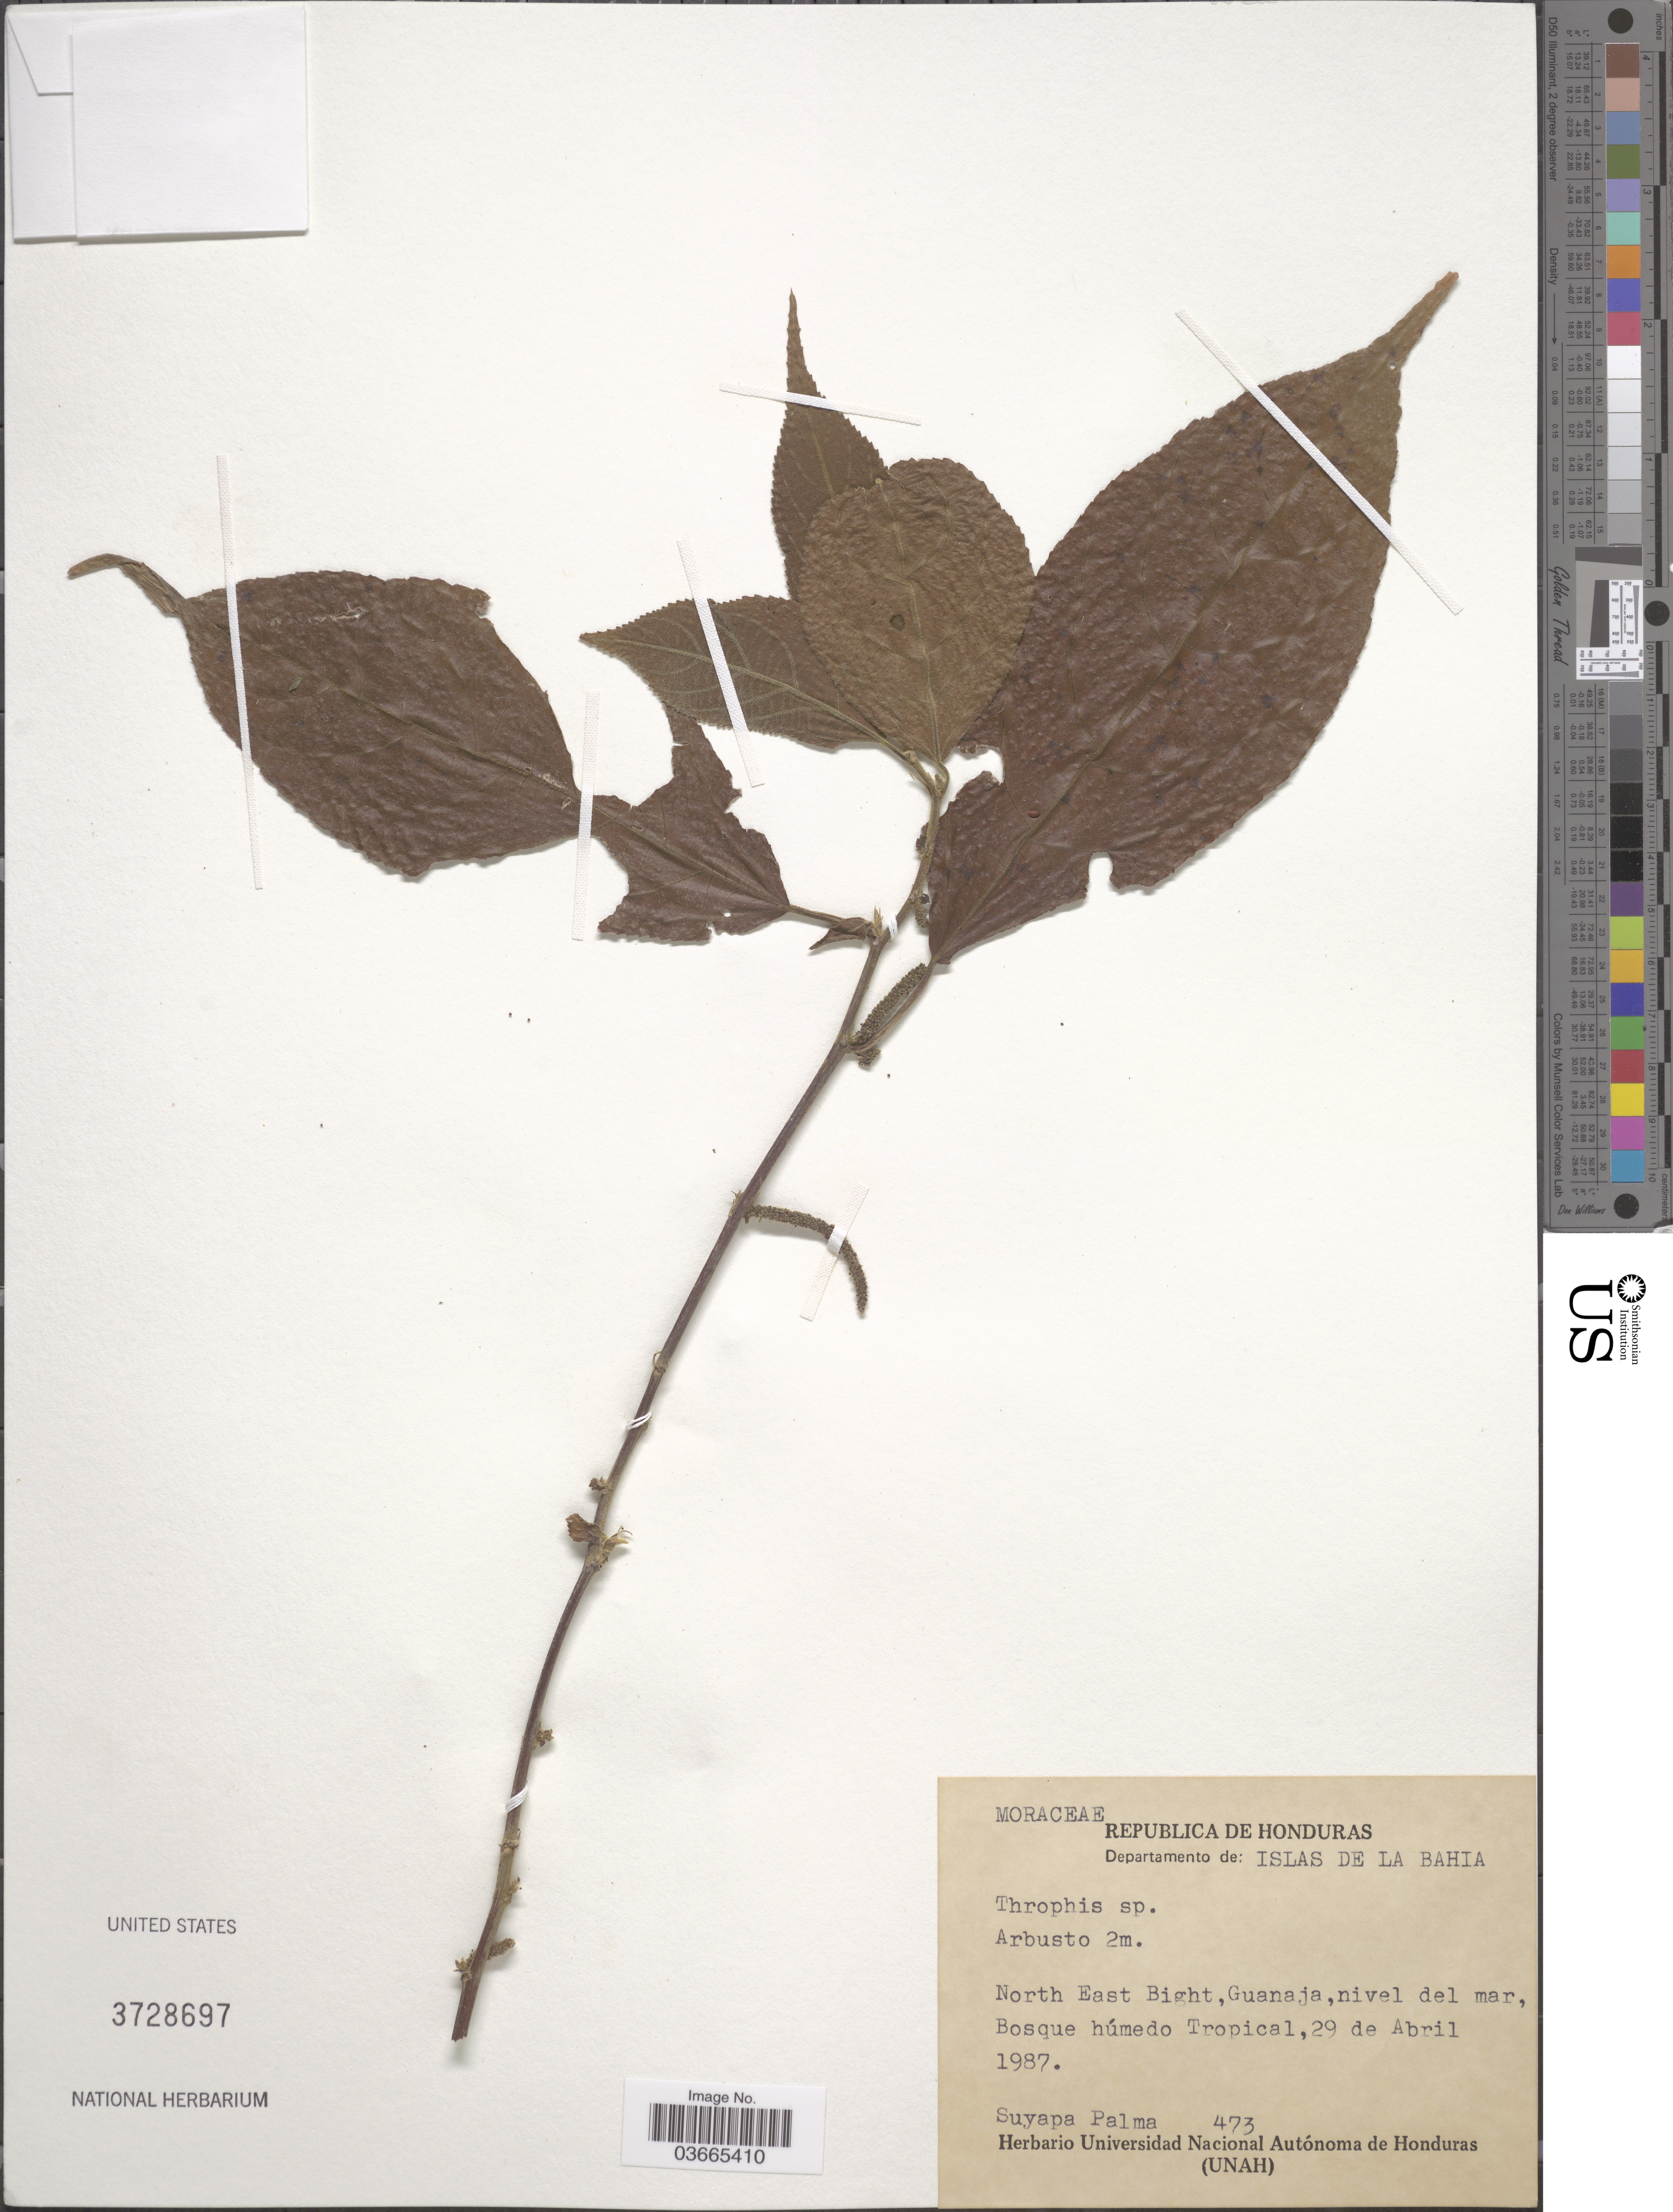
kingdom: Plantae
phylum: Tracheophyta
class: Magnoliopsida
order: Rosales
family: Moraceae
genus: Trophis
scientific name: Trophis sp.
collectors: S. Palma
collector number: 473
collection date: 1987-04-29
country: Honduras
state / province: Islas de la Bahía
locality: Departamento de: Islas de la Bahía. North East Bight, Guanaja. Bosque húmedo Tropical.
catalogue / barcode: US 3728697